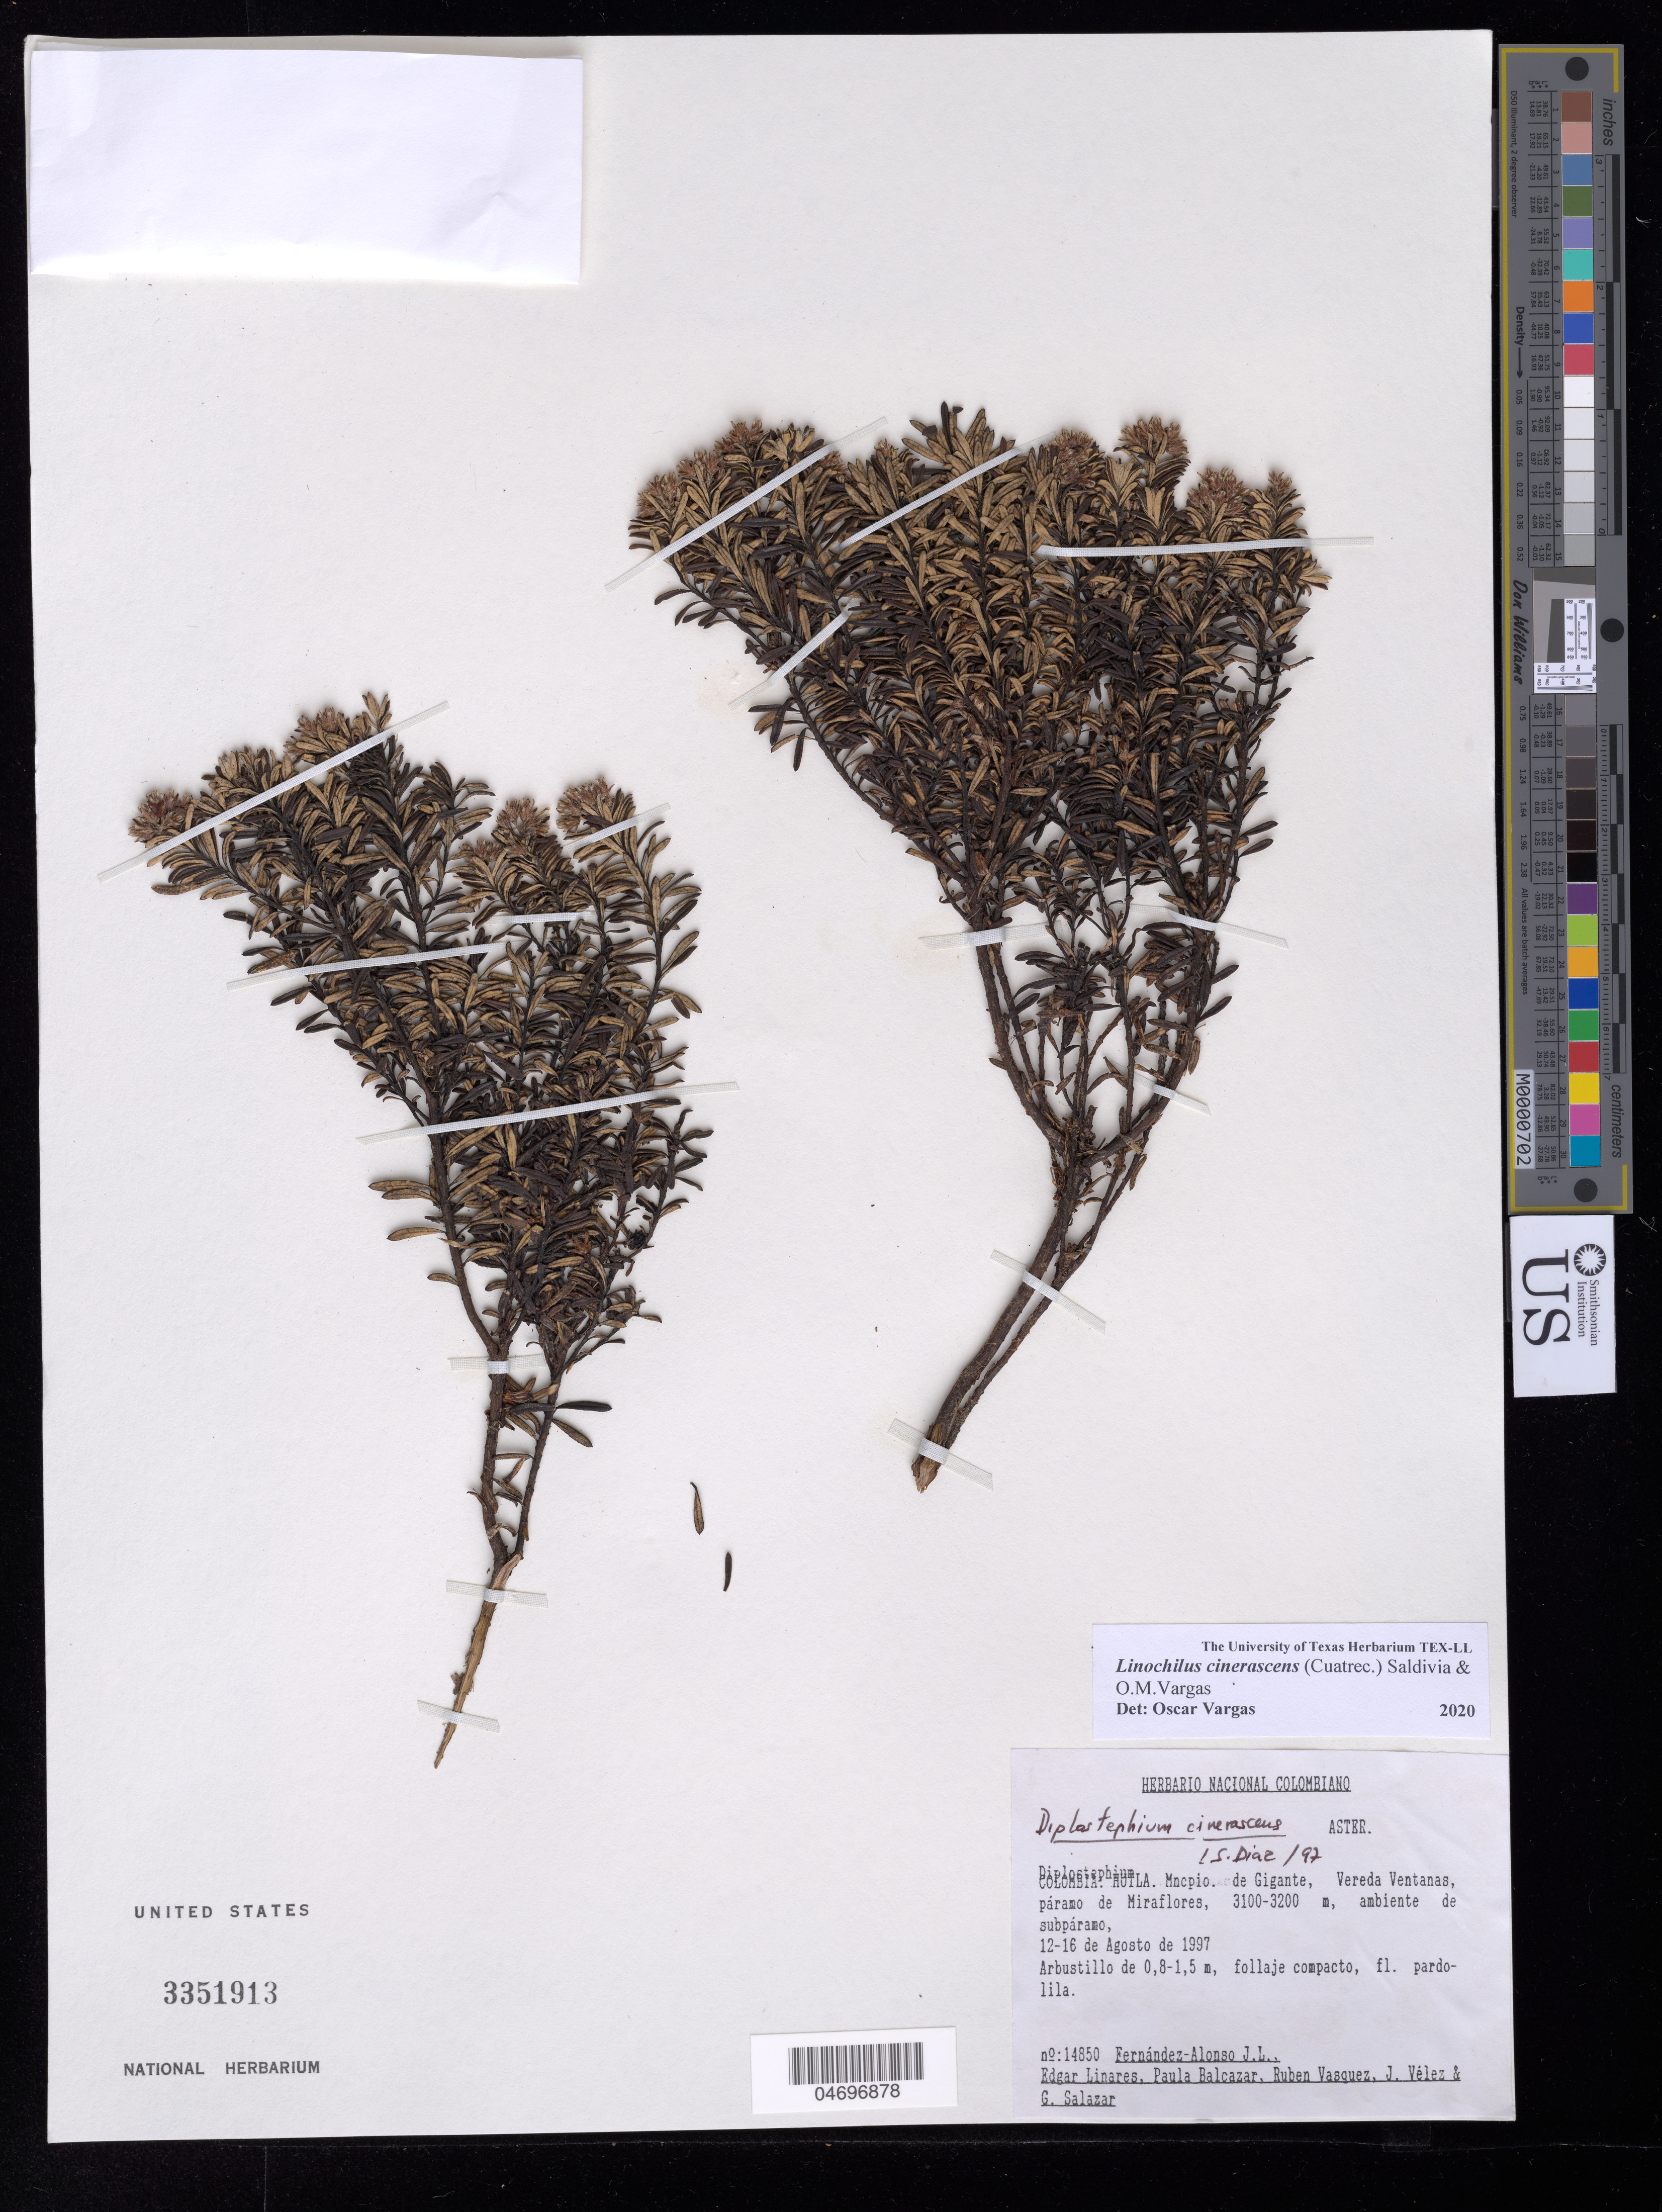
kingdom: Plantae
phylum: Tracheophyta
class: Magnoliopsida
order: Asterales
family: Asteraceae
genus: Linochilus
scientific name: Linochilus cinerascens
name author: (Cuatrec.) Saldivia & O.M. Vargas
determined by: Vargas, Oscar M.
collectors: J. L. Fernández-Alonso, E. Linares, P. Balcazar, R. Vasquez & et al.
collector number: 14850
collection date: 1997-08-12/1998-08-16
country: Colombia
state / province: Huila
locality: Mncpio. de Gigante, Vereda Ventanas, Cerro de Miraflores, Paramo de Miraflores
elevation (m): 2950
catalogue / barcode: US 3351913